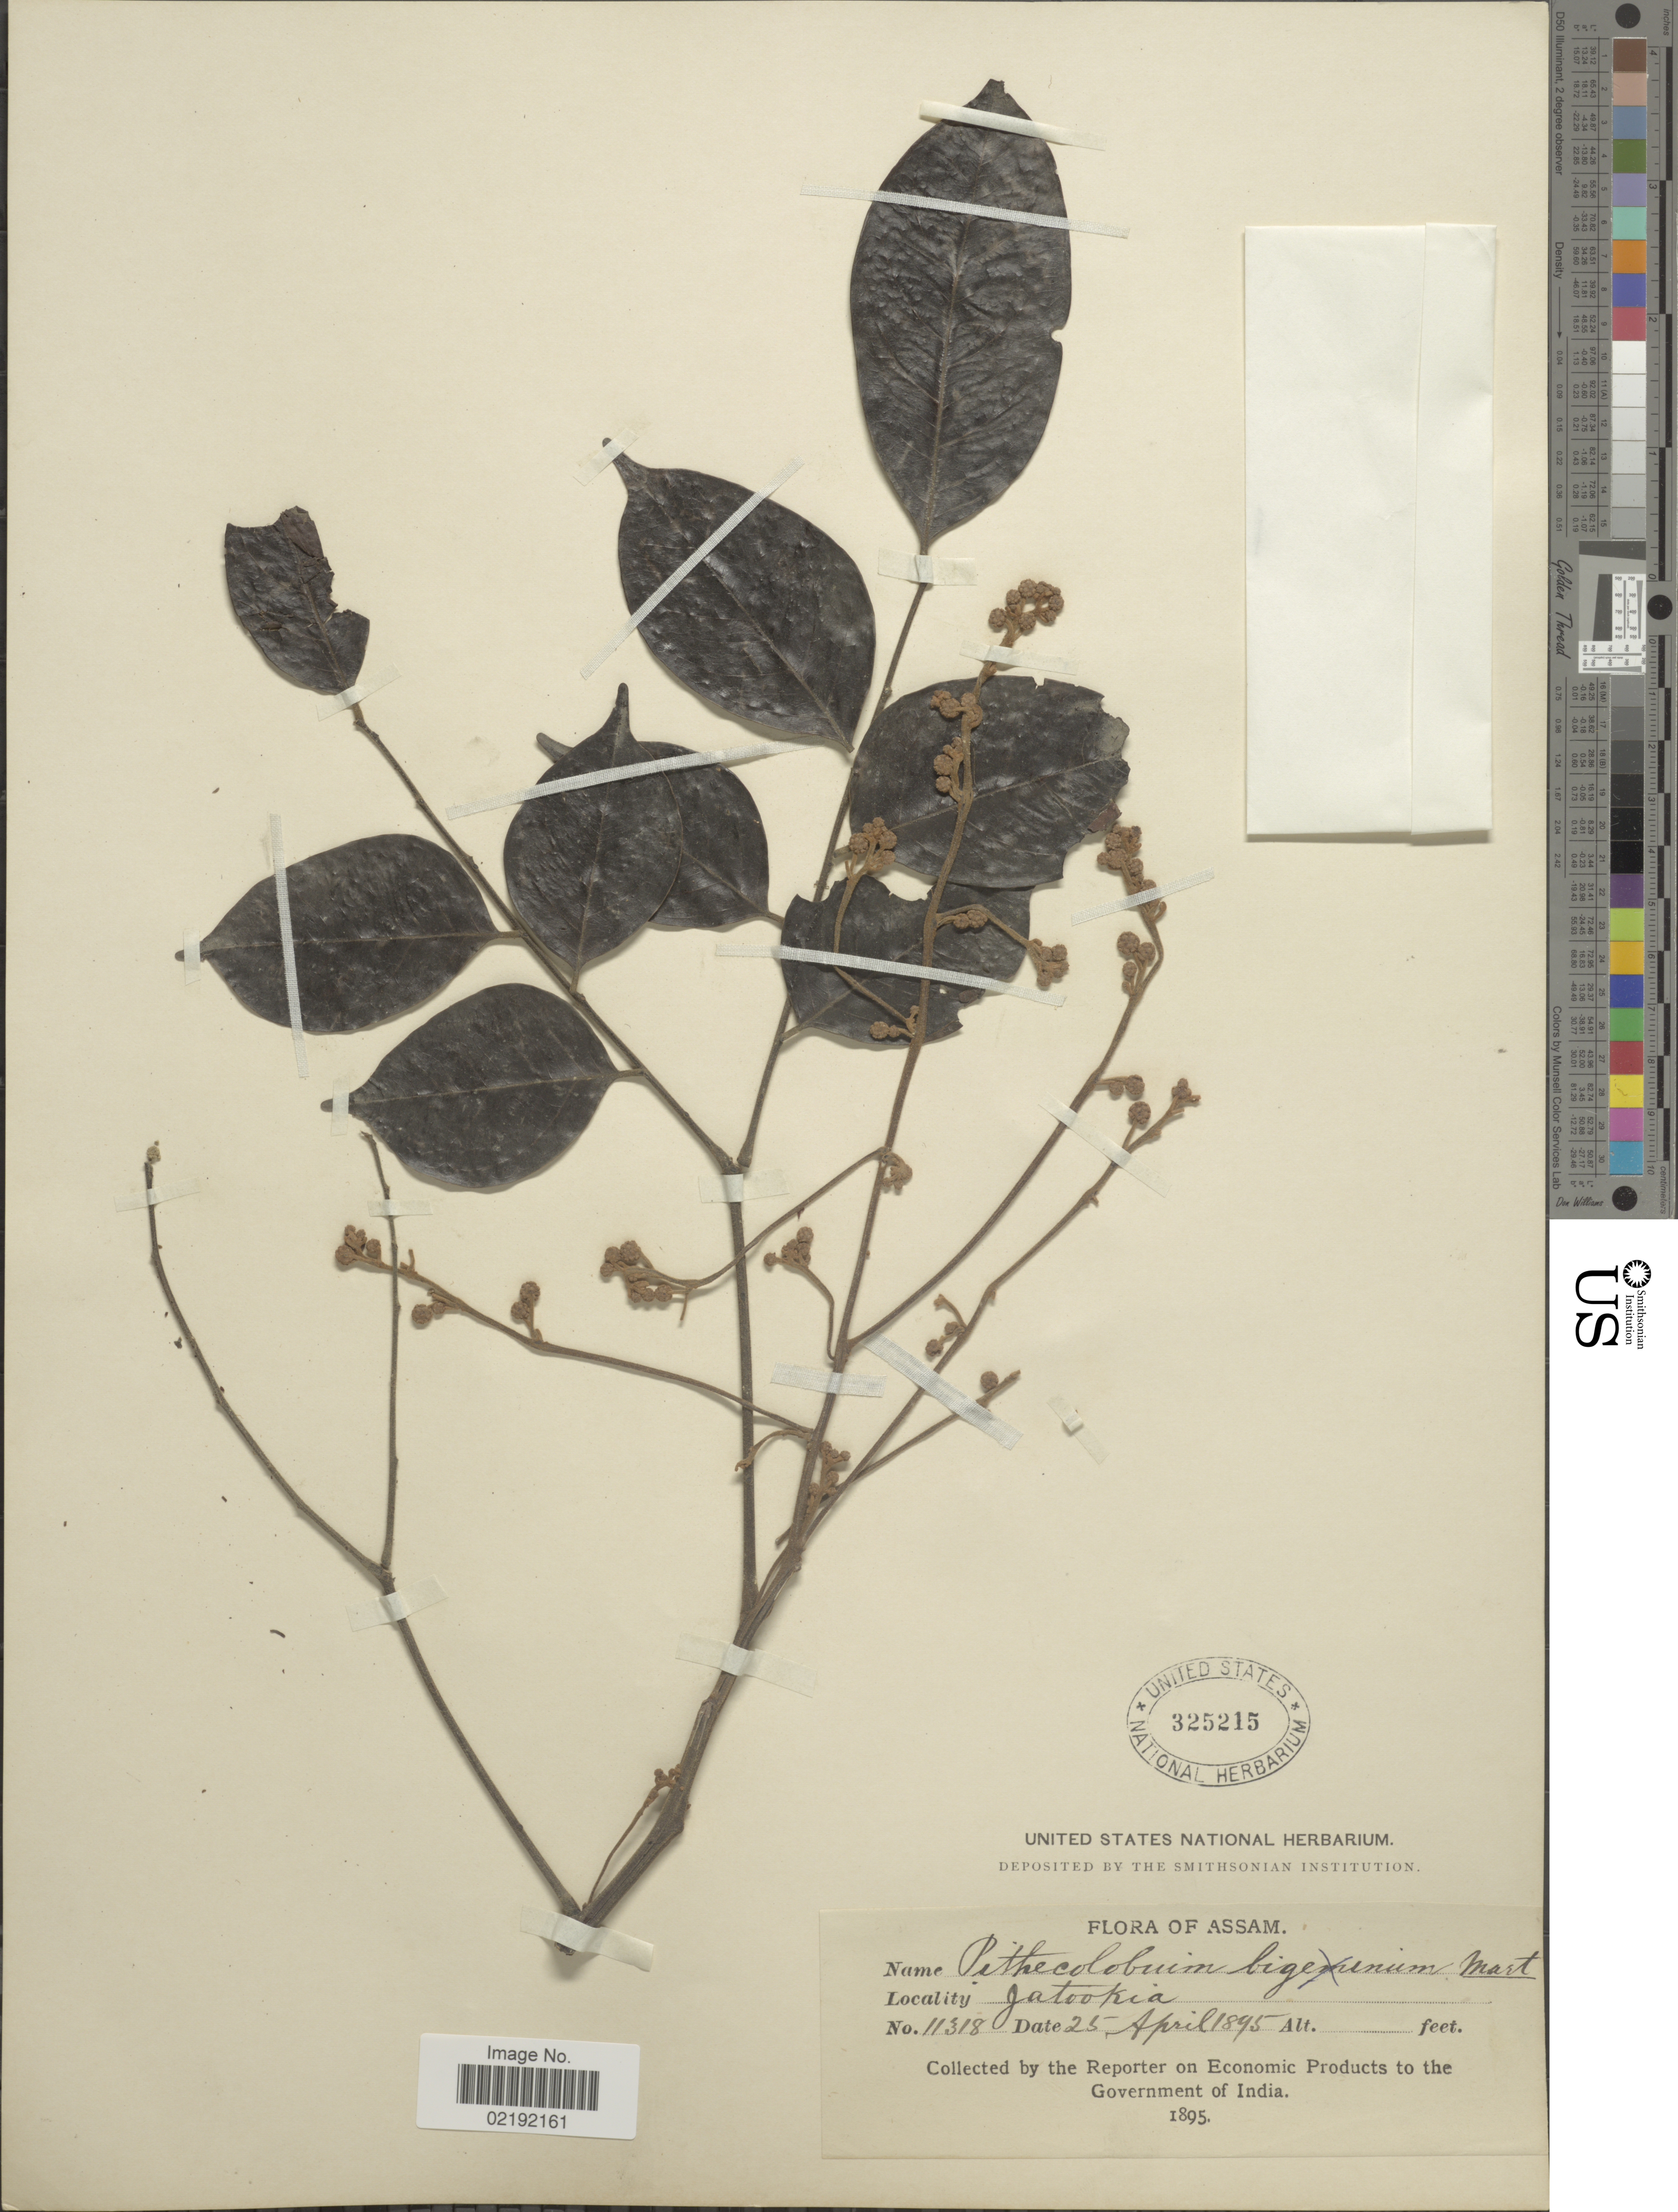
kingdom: Plantae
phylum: Tracheophyta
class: Magnoliopsida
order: Fabales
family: Fabaceae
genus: Pithecellobium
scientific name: Pithecellobium sp.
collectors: Reporter on Economic Products to the Government of India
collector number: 11318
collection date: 1895-04-25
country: India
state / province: Assam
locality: Jatookia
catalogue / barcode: US 325215